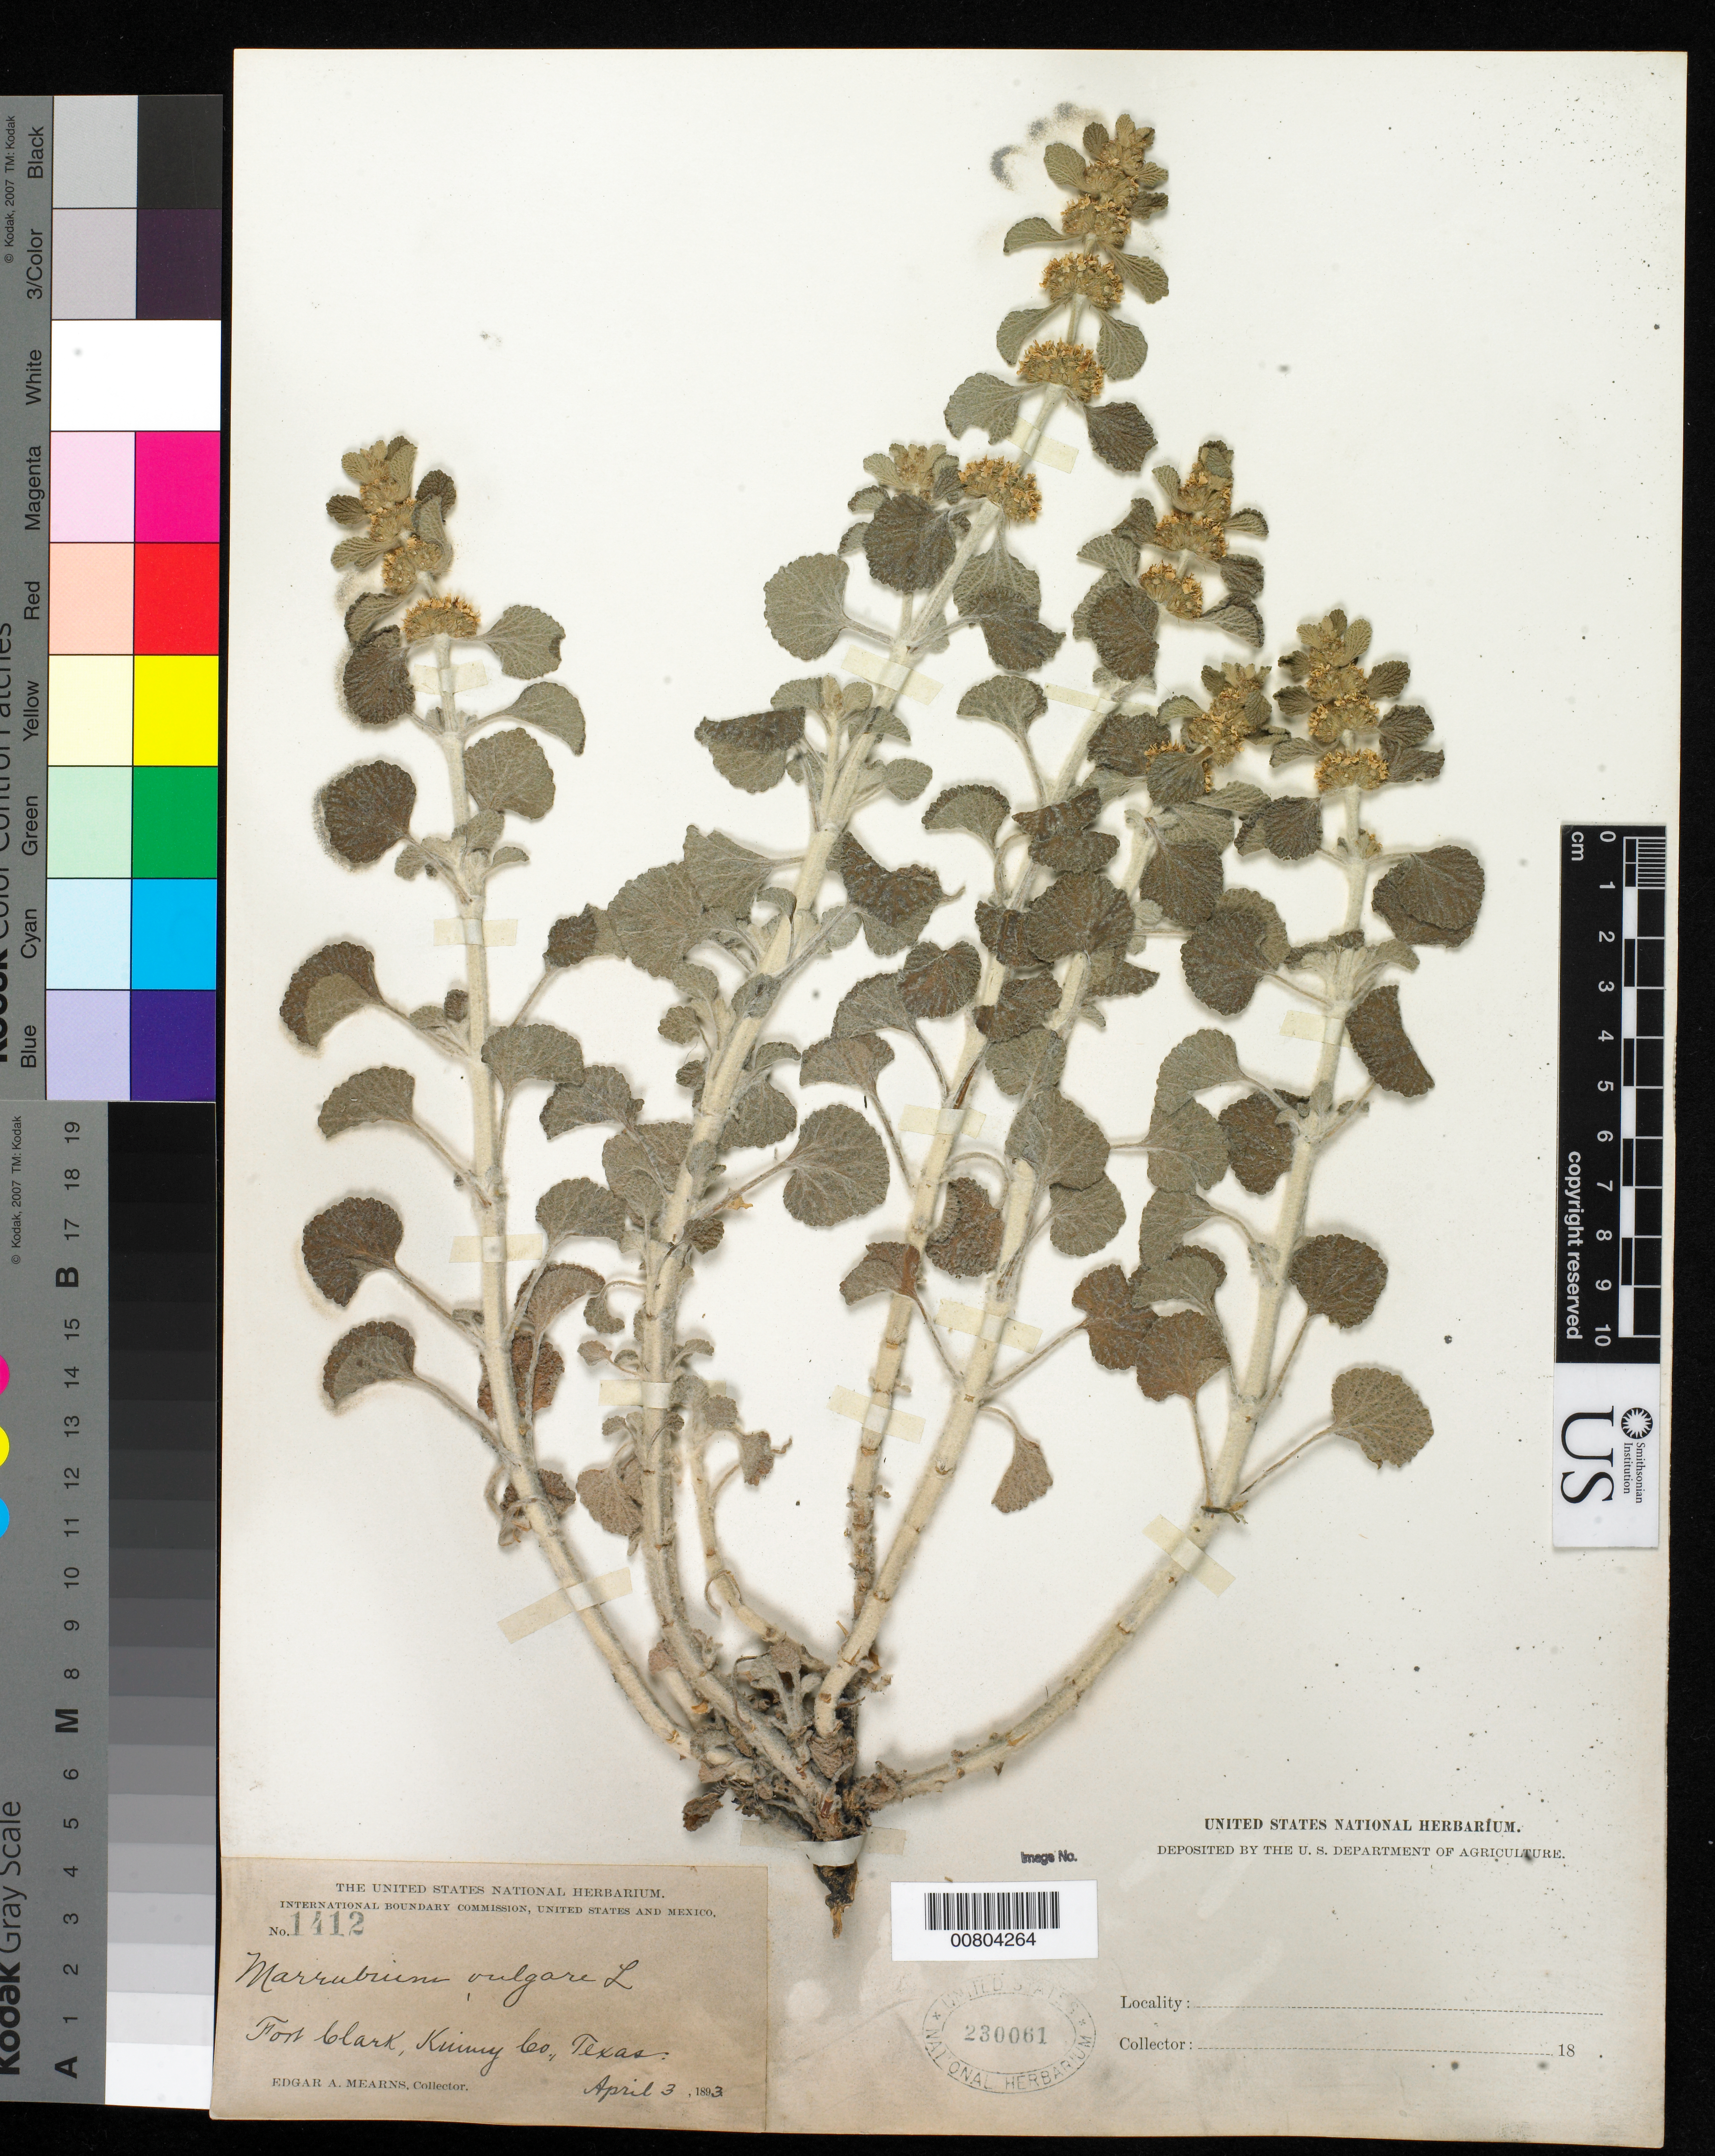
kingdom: Plantae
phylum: Tracheophyta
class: Magnoliopsida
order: Lamiales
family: Lamiaceae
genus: Marrubium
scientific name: Marrubium vulgare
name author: L.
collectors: E. A. Mearns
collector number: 1412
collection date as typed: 03 Apr 1893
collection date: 1893-04-03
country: United States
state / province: Texas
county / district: Kinney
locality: Fort Clark, Kinney County, Texas.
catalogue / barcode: US 230061